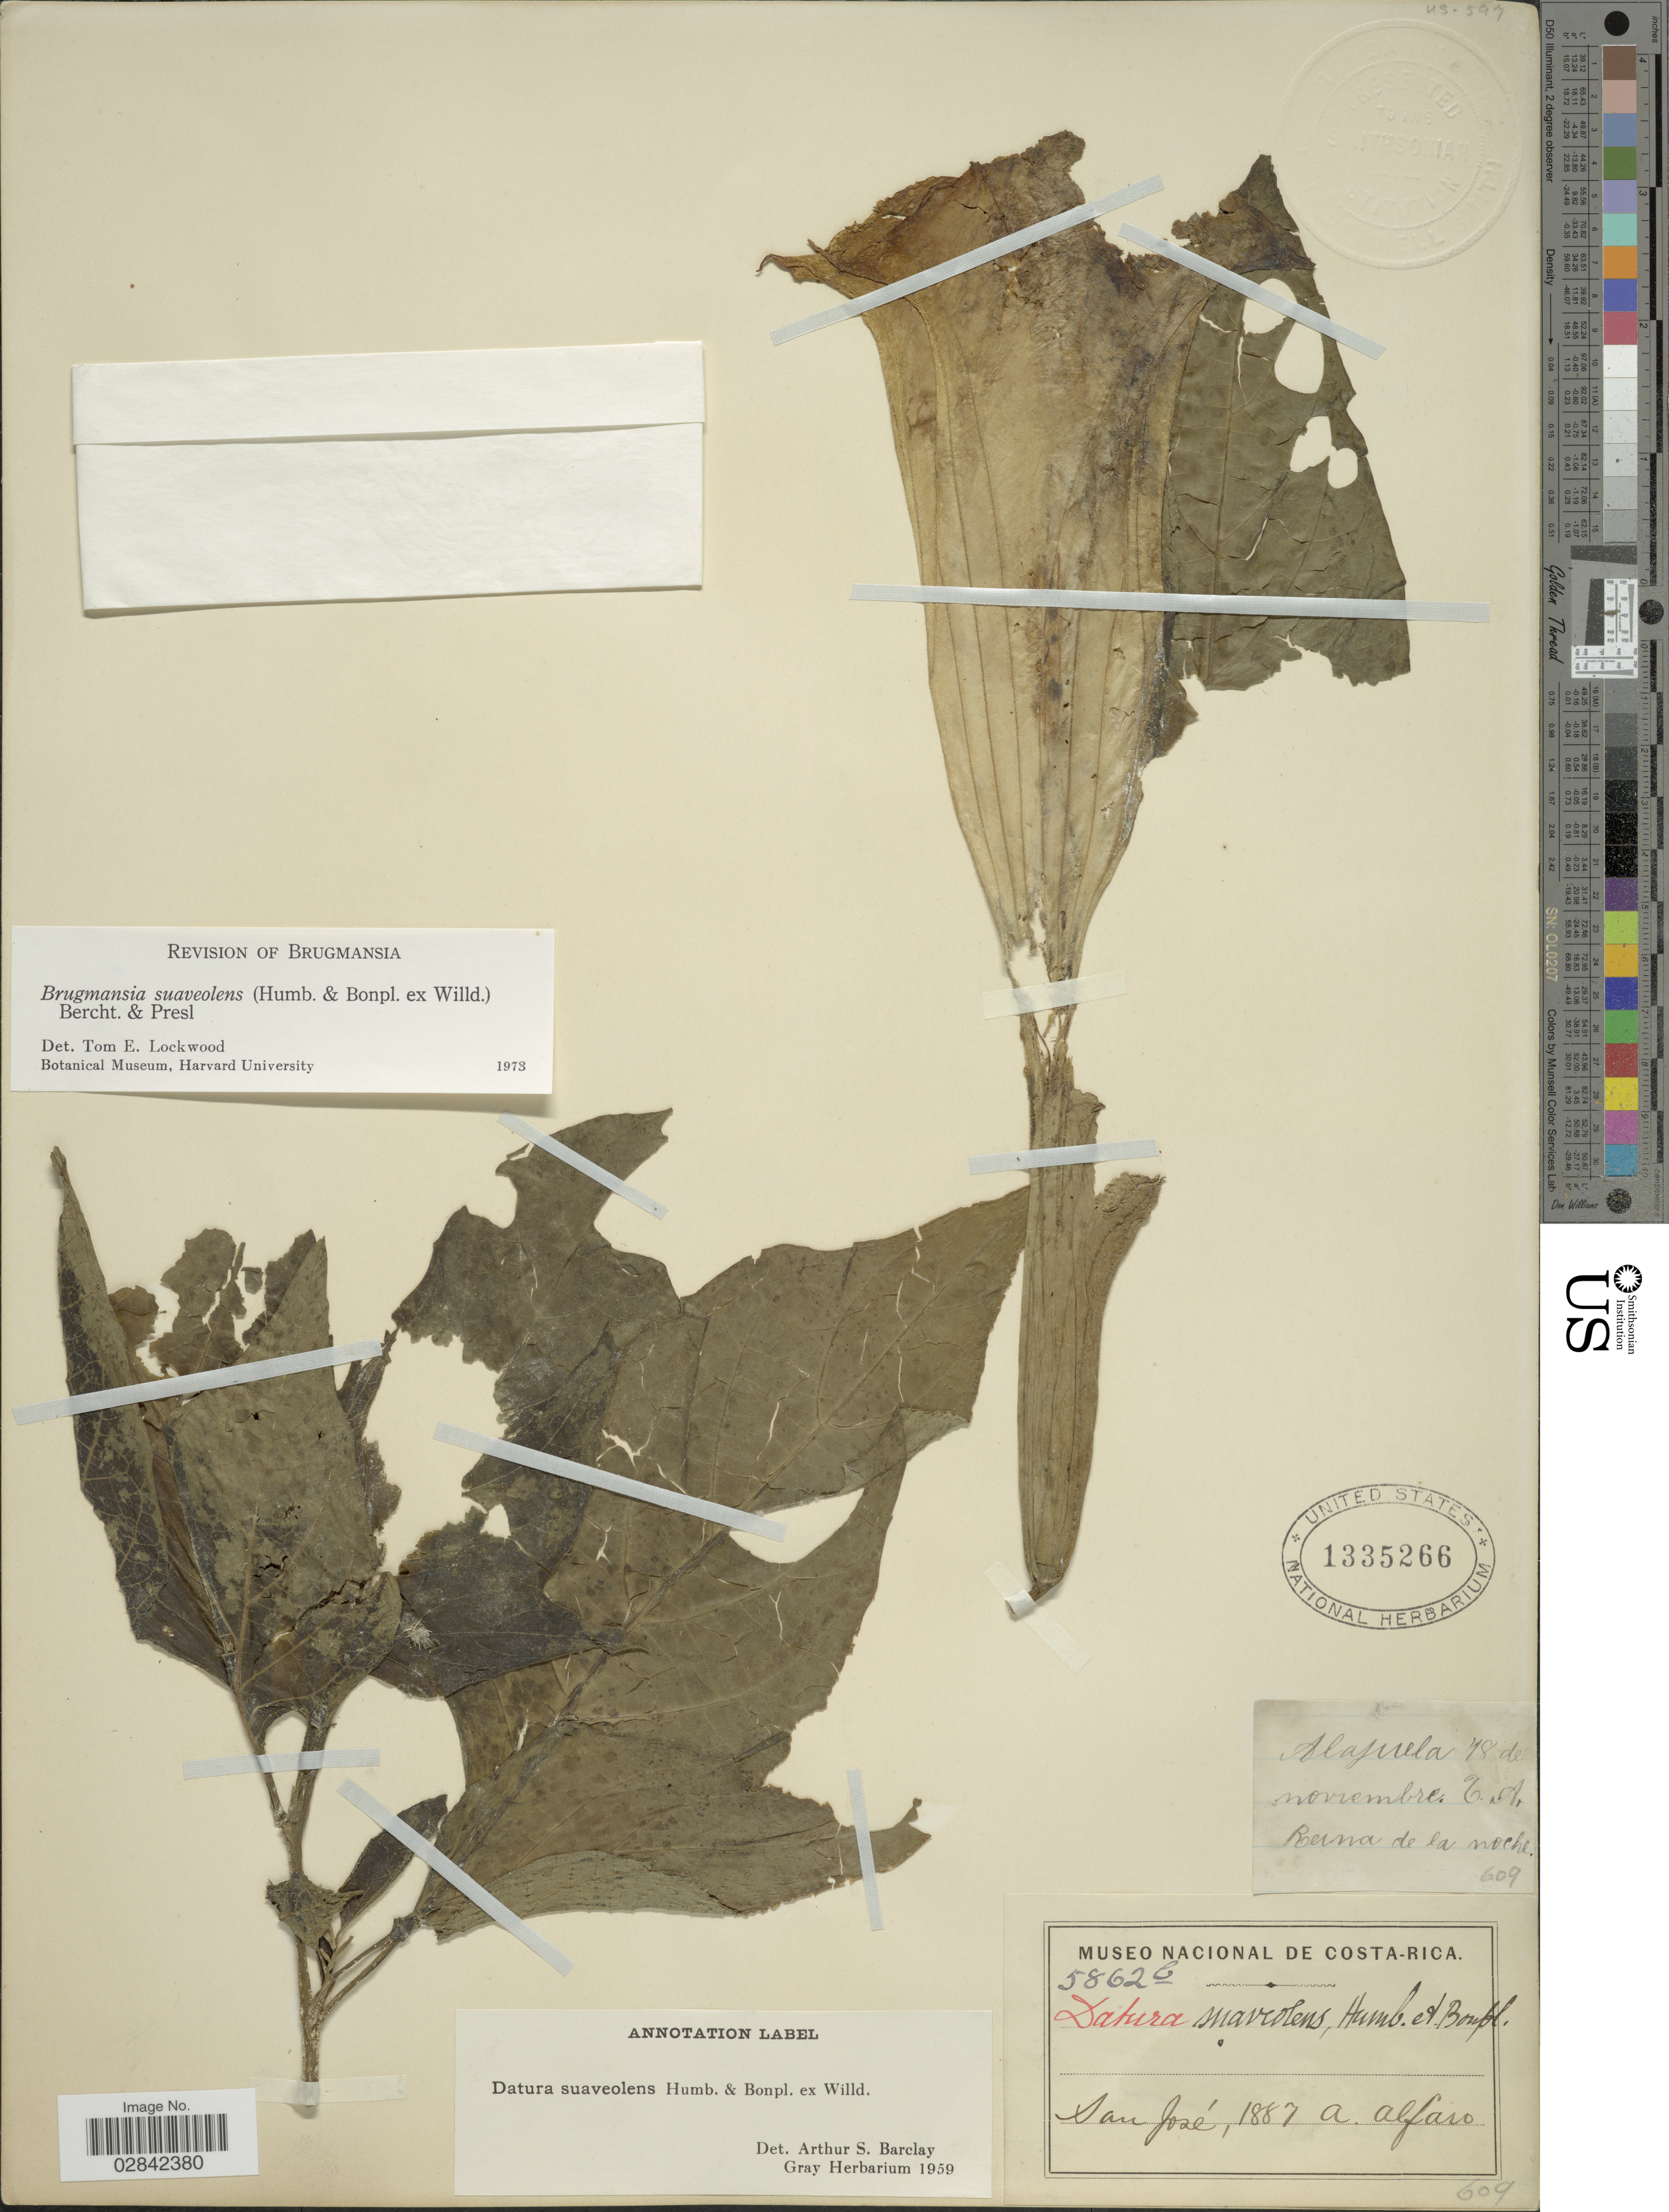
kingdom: Plantae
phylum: Tracheophyta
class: Magnoliopsida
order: Solanales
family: Solanaceae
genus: Brugmansia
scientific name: Brugmansia suaveolens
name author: (Humb. & Bonpl. ex Willd.) Brecht. & J. Presl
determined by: Lockwood, T. E.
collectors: A. Alfaro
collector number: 5862b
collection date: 1887-11-18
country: Costa Rica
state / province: San José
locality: Alajuela, Berna de la noche, San José.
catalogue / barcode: US 1335266